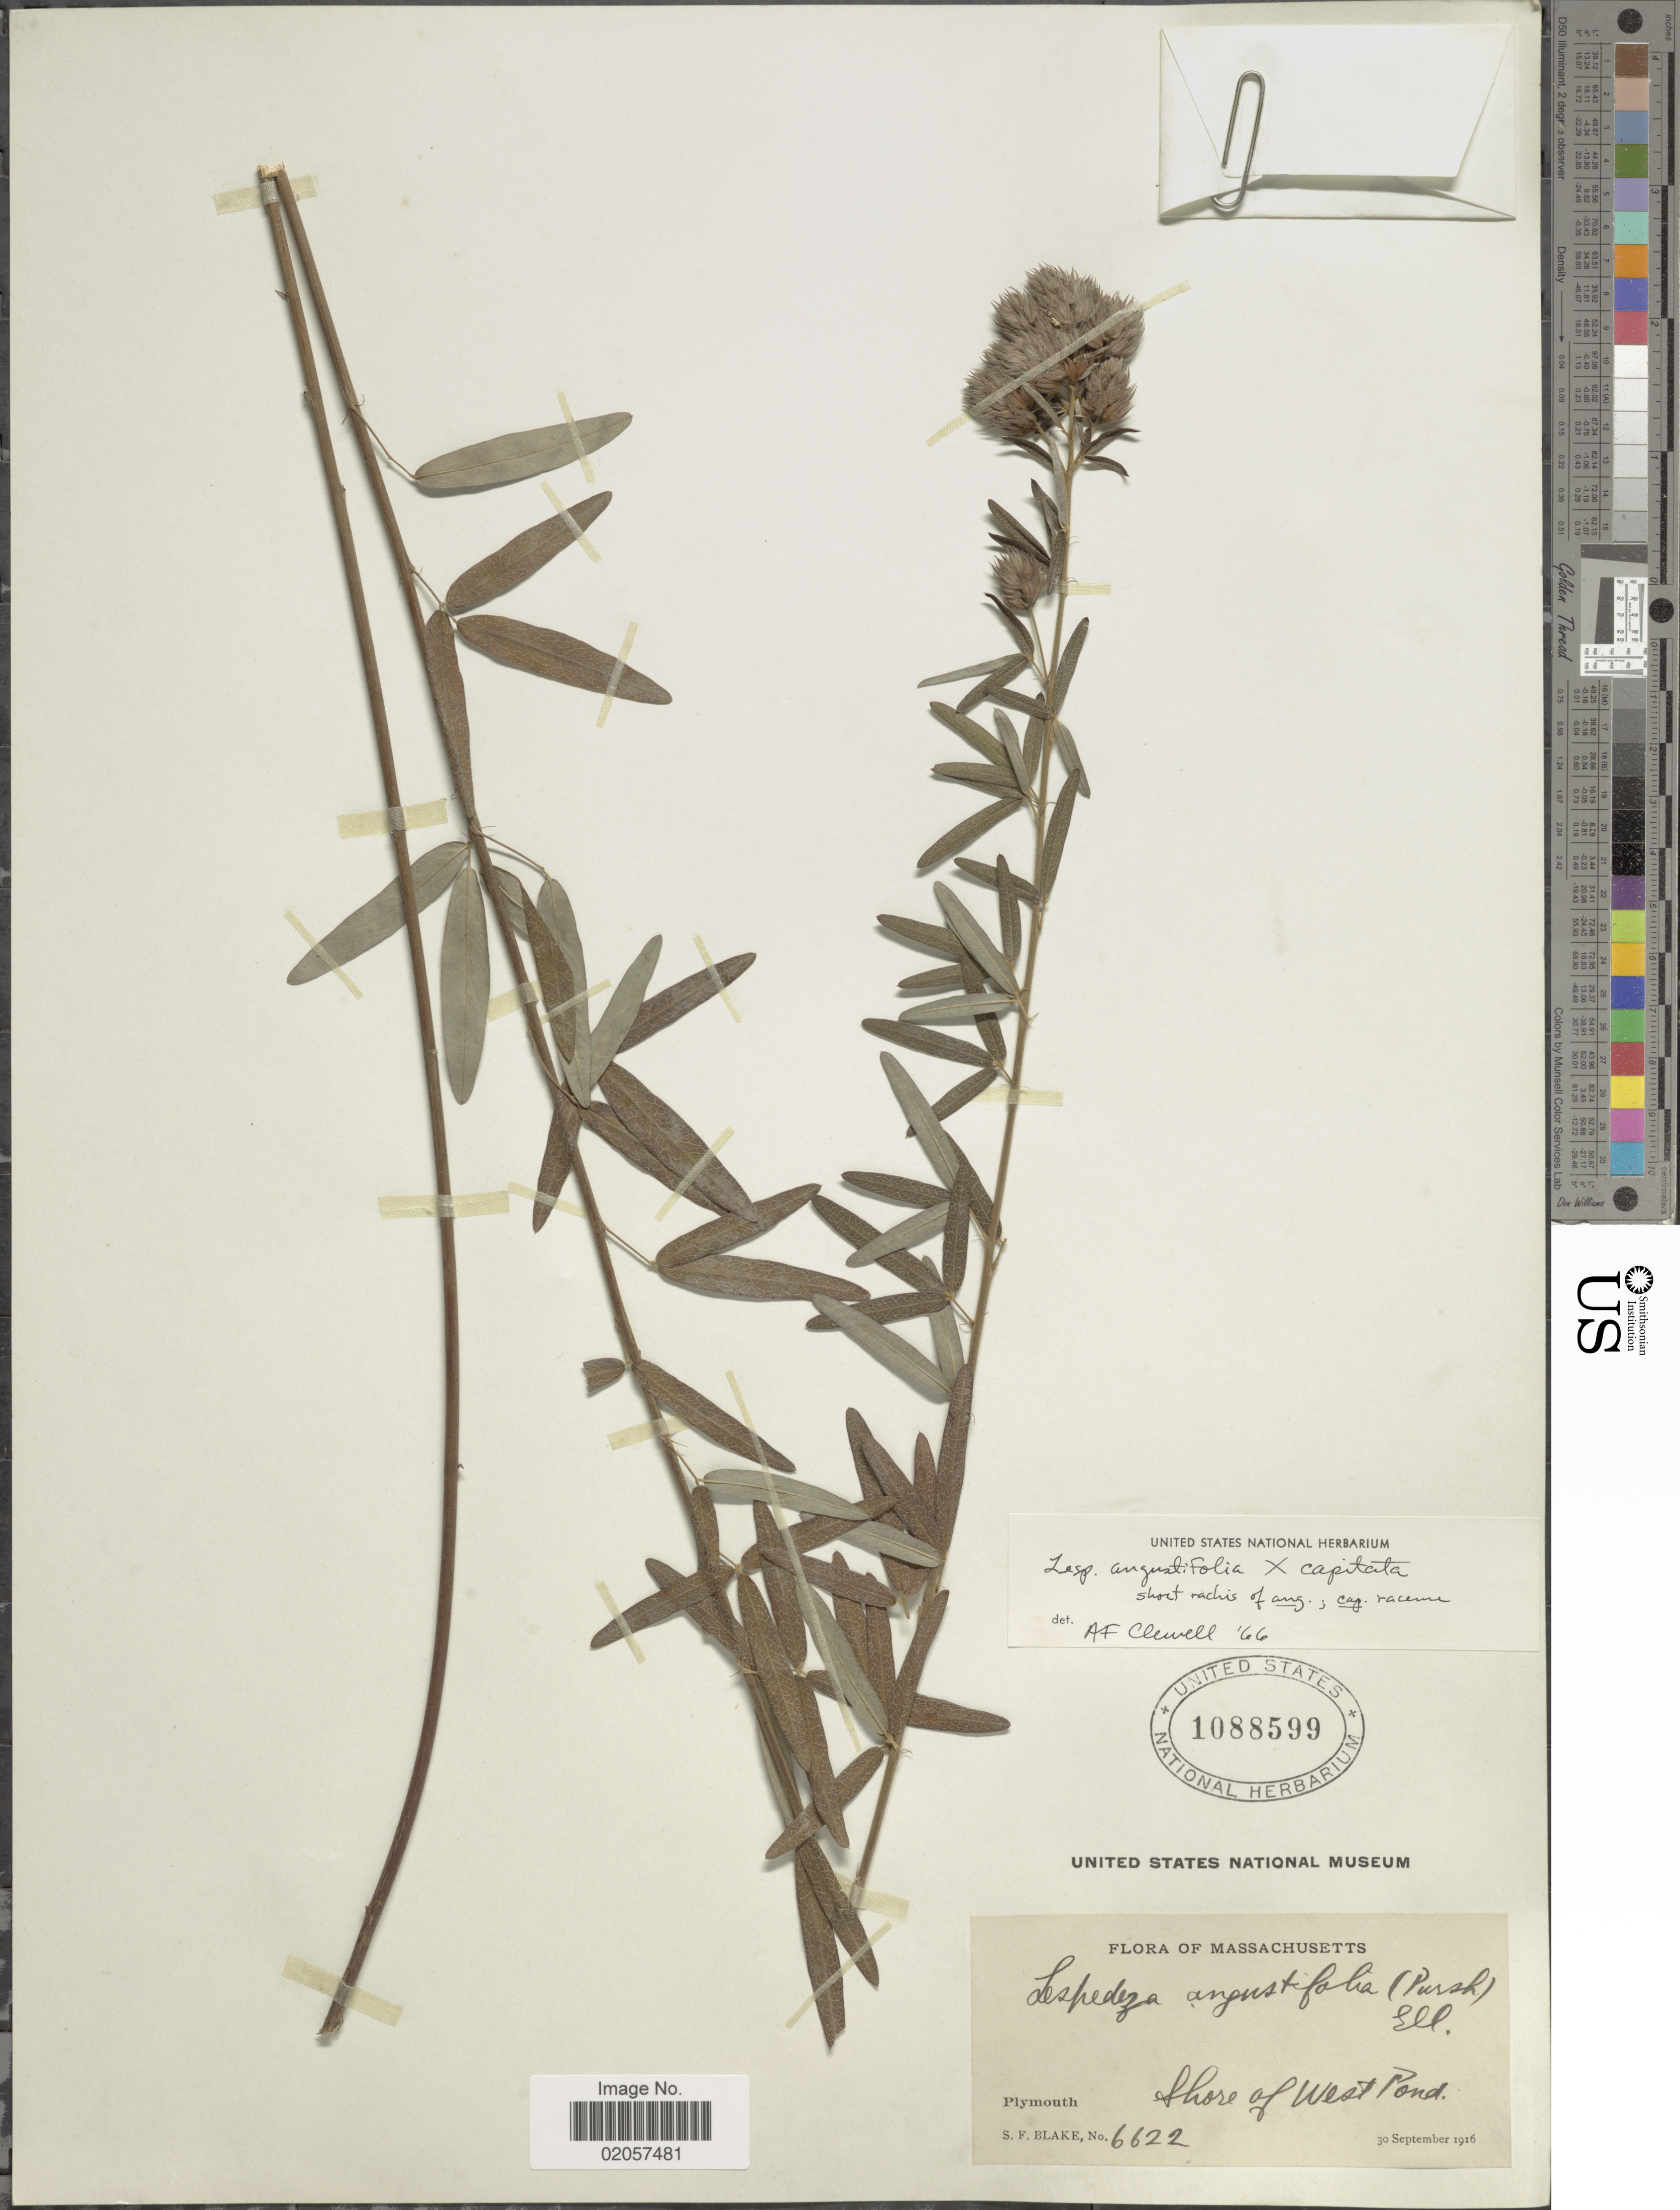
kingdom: Plantae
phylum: Tracheophyta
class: Magnoliopsida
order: Fabales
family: Fabaceae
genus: Lespedeza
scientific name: Lespedeza capitata x L. angustifolia (Pursh) Elliott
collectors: S. Blake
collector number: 6622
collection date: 1916-09-30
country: United States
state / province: Massachusetts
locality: Plymouth, Shore of WestPond.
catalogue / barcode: US 1088599